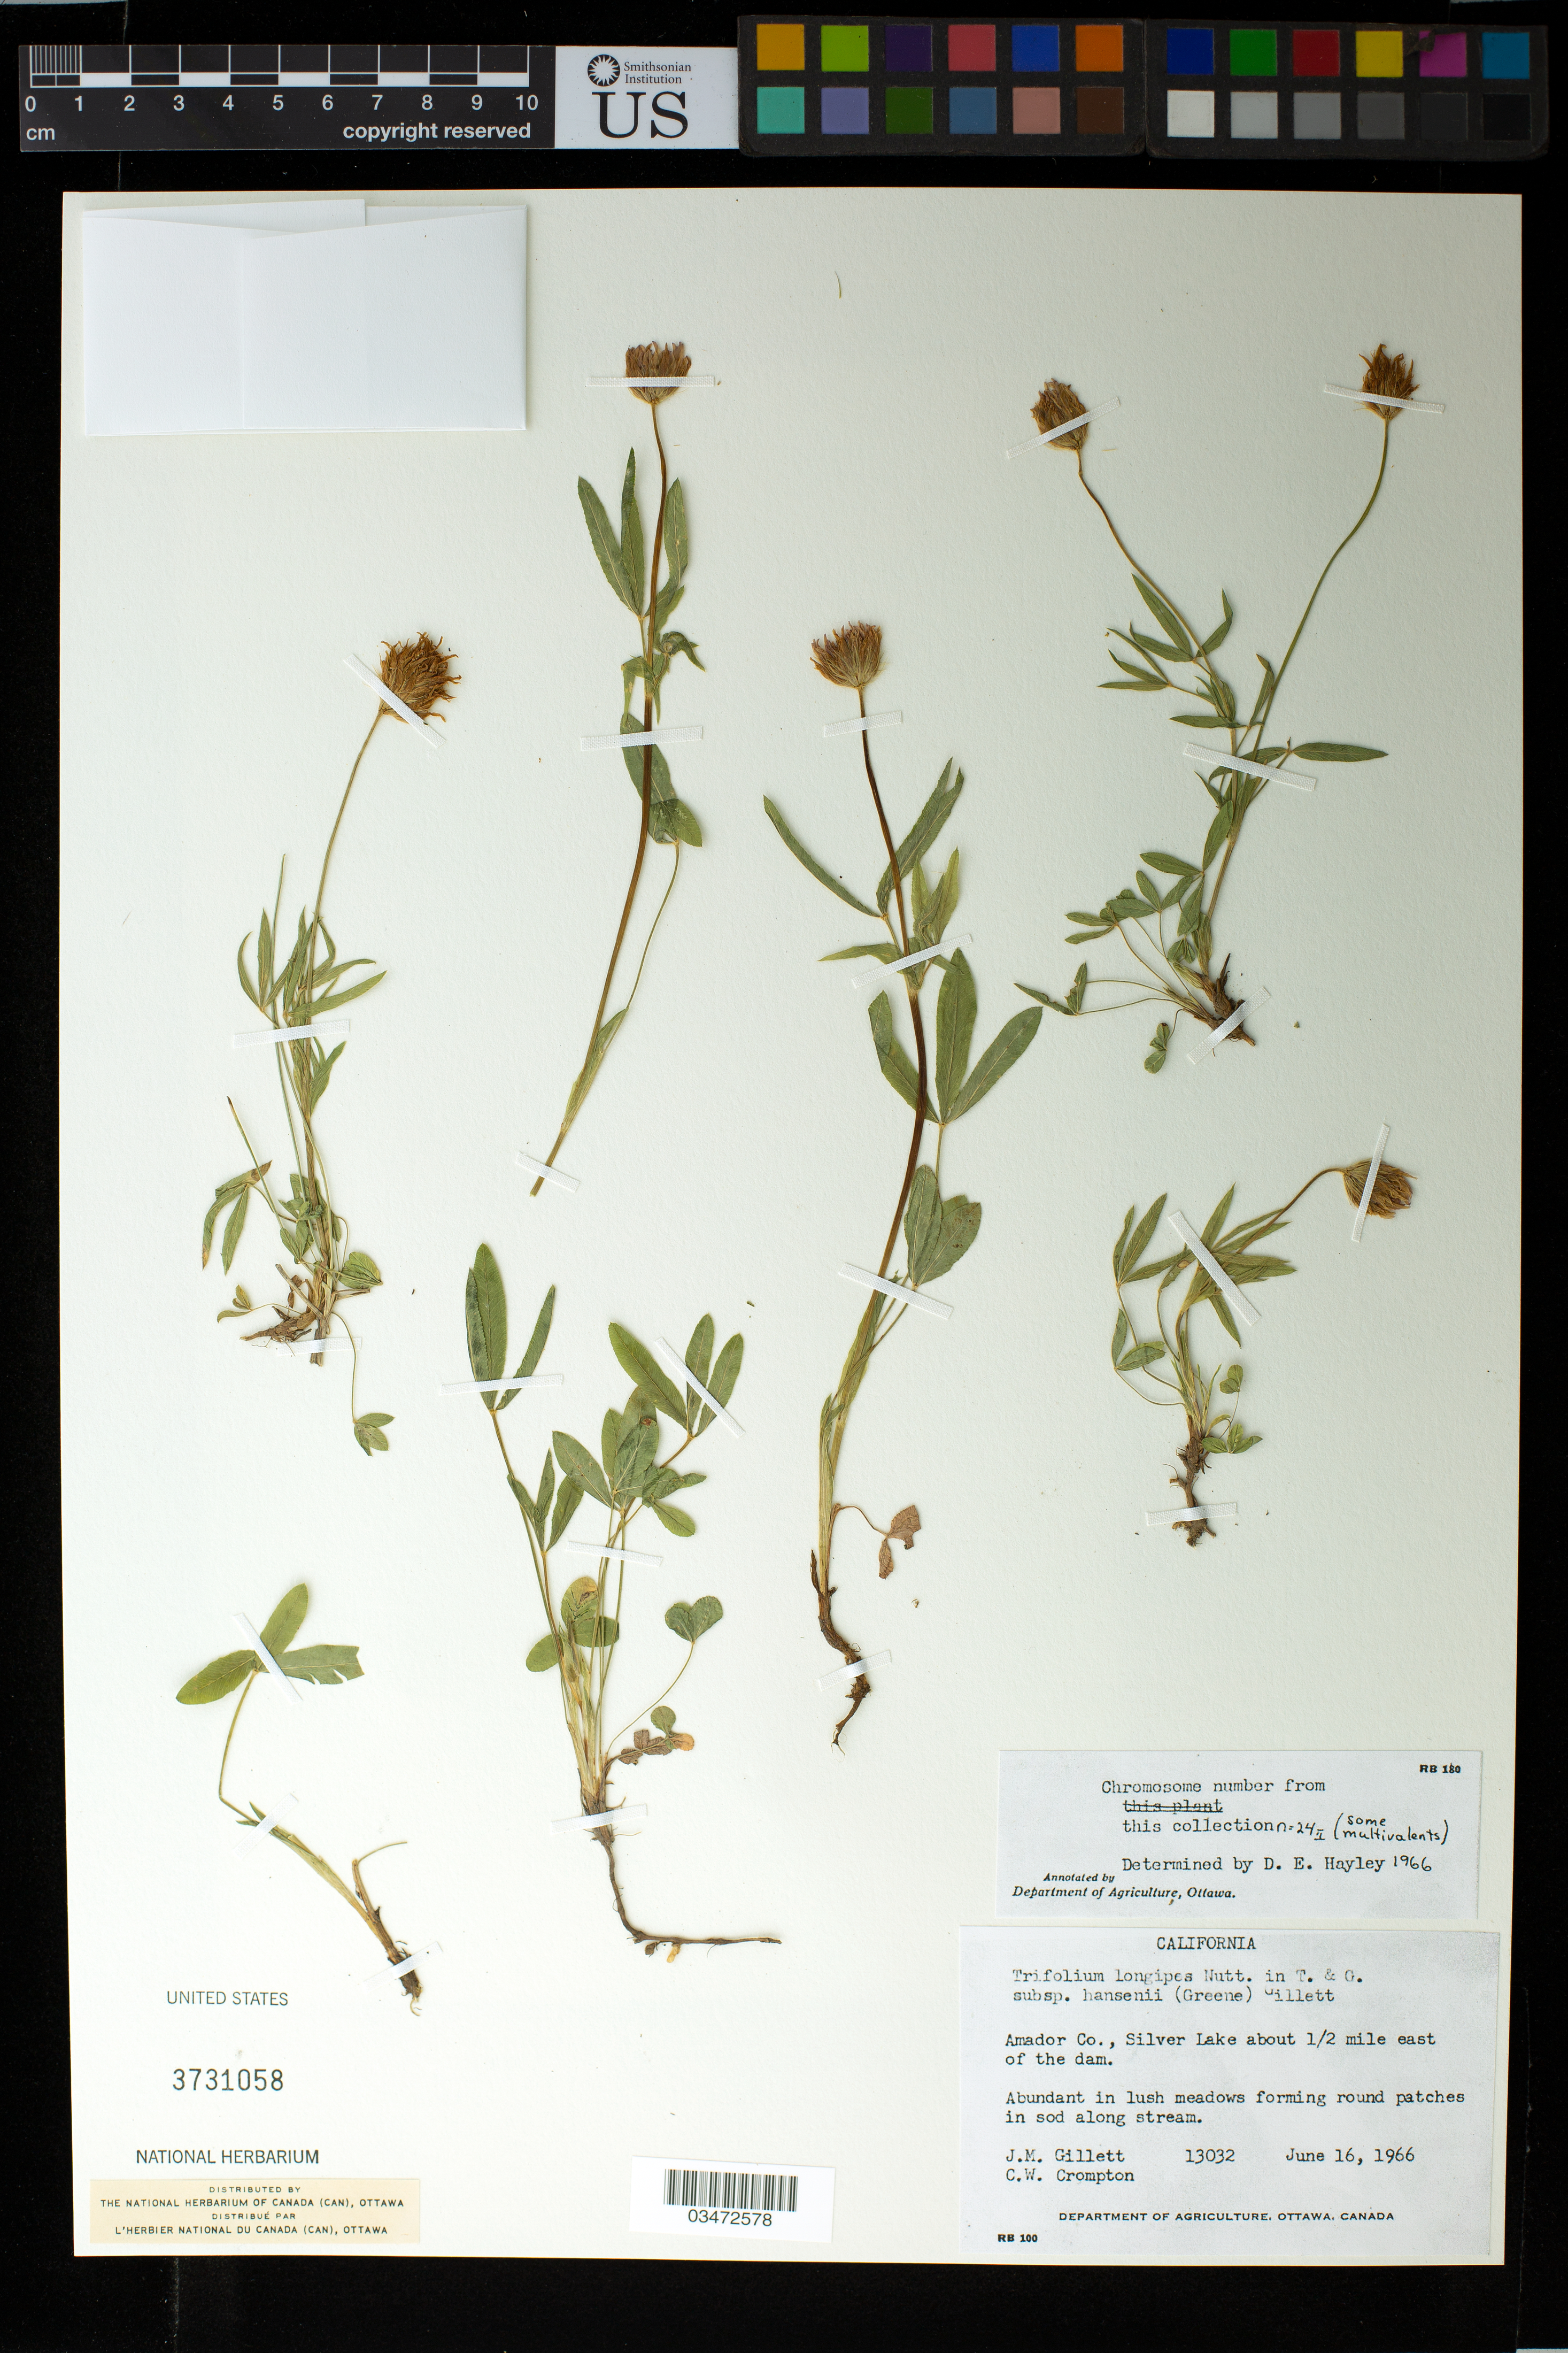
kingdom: Plantae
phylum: Tracheophyta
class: Magnoliopsida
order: Fabales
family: Fabaceae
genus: Trifolium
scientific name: Trifolium longipes subsp. hansenii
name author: (Greene) J.M. Gillett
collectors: J. Gillett & C. W. Crompton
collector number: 13032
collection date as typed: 16 Jun 1966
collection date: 1966-06-16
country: United States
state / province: California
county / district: Amador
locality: Amador Co., Silver Lake about 1/2 mile east of the dam.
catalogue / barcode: US 3731058